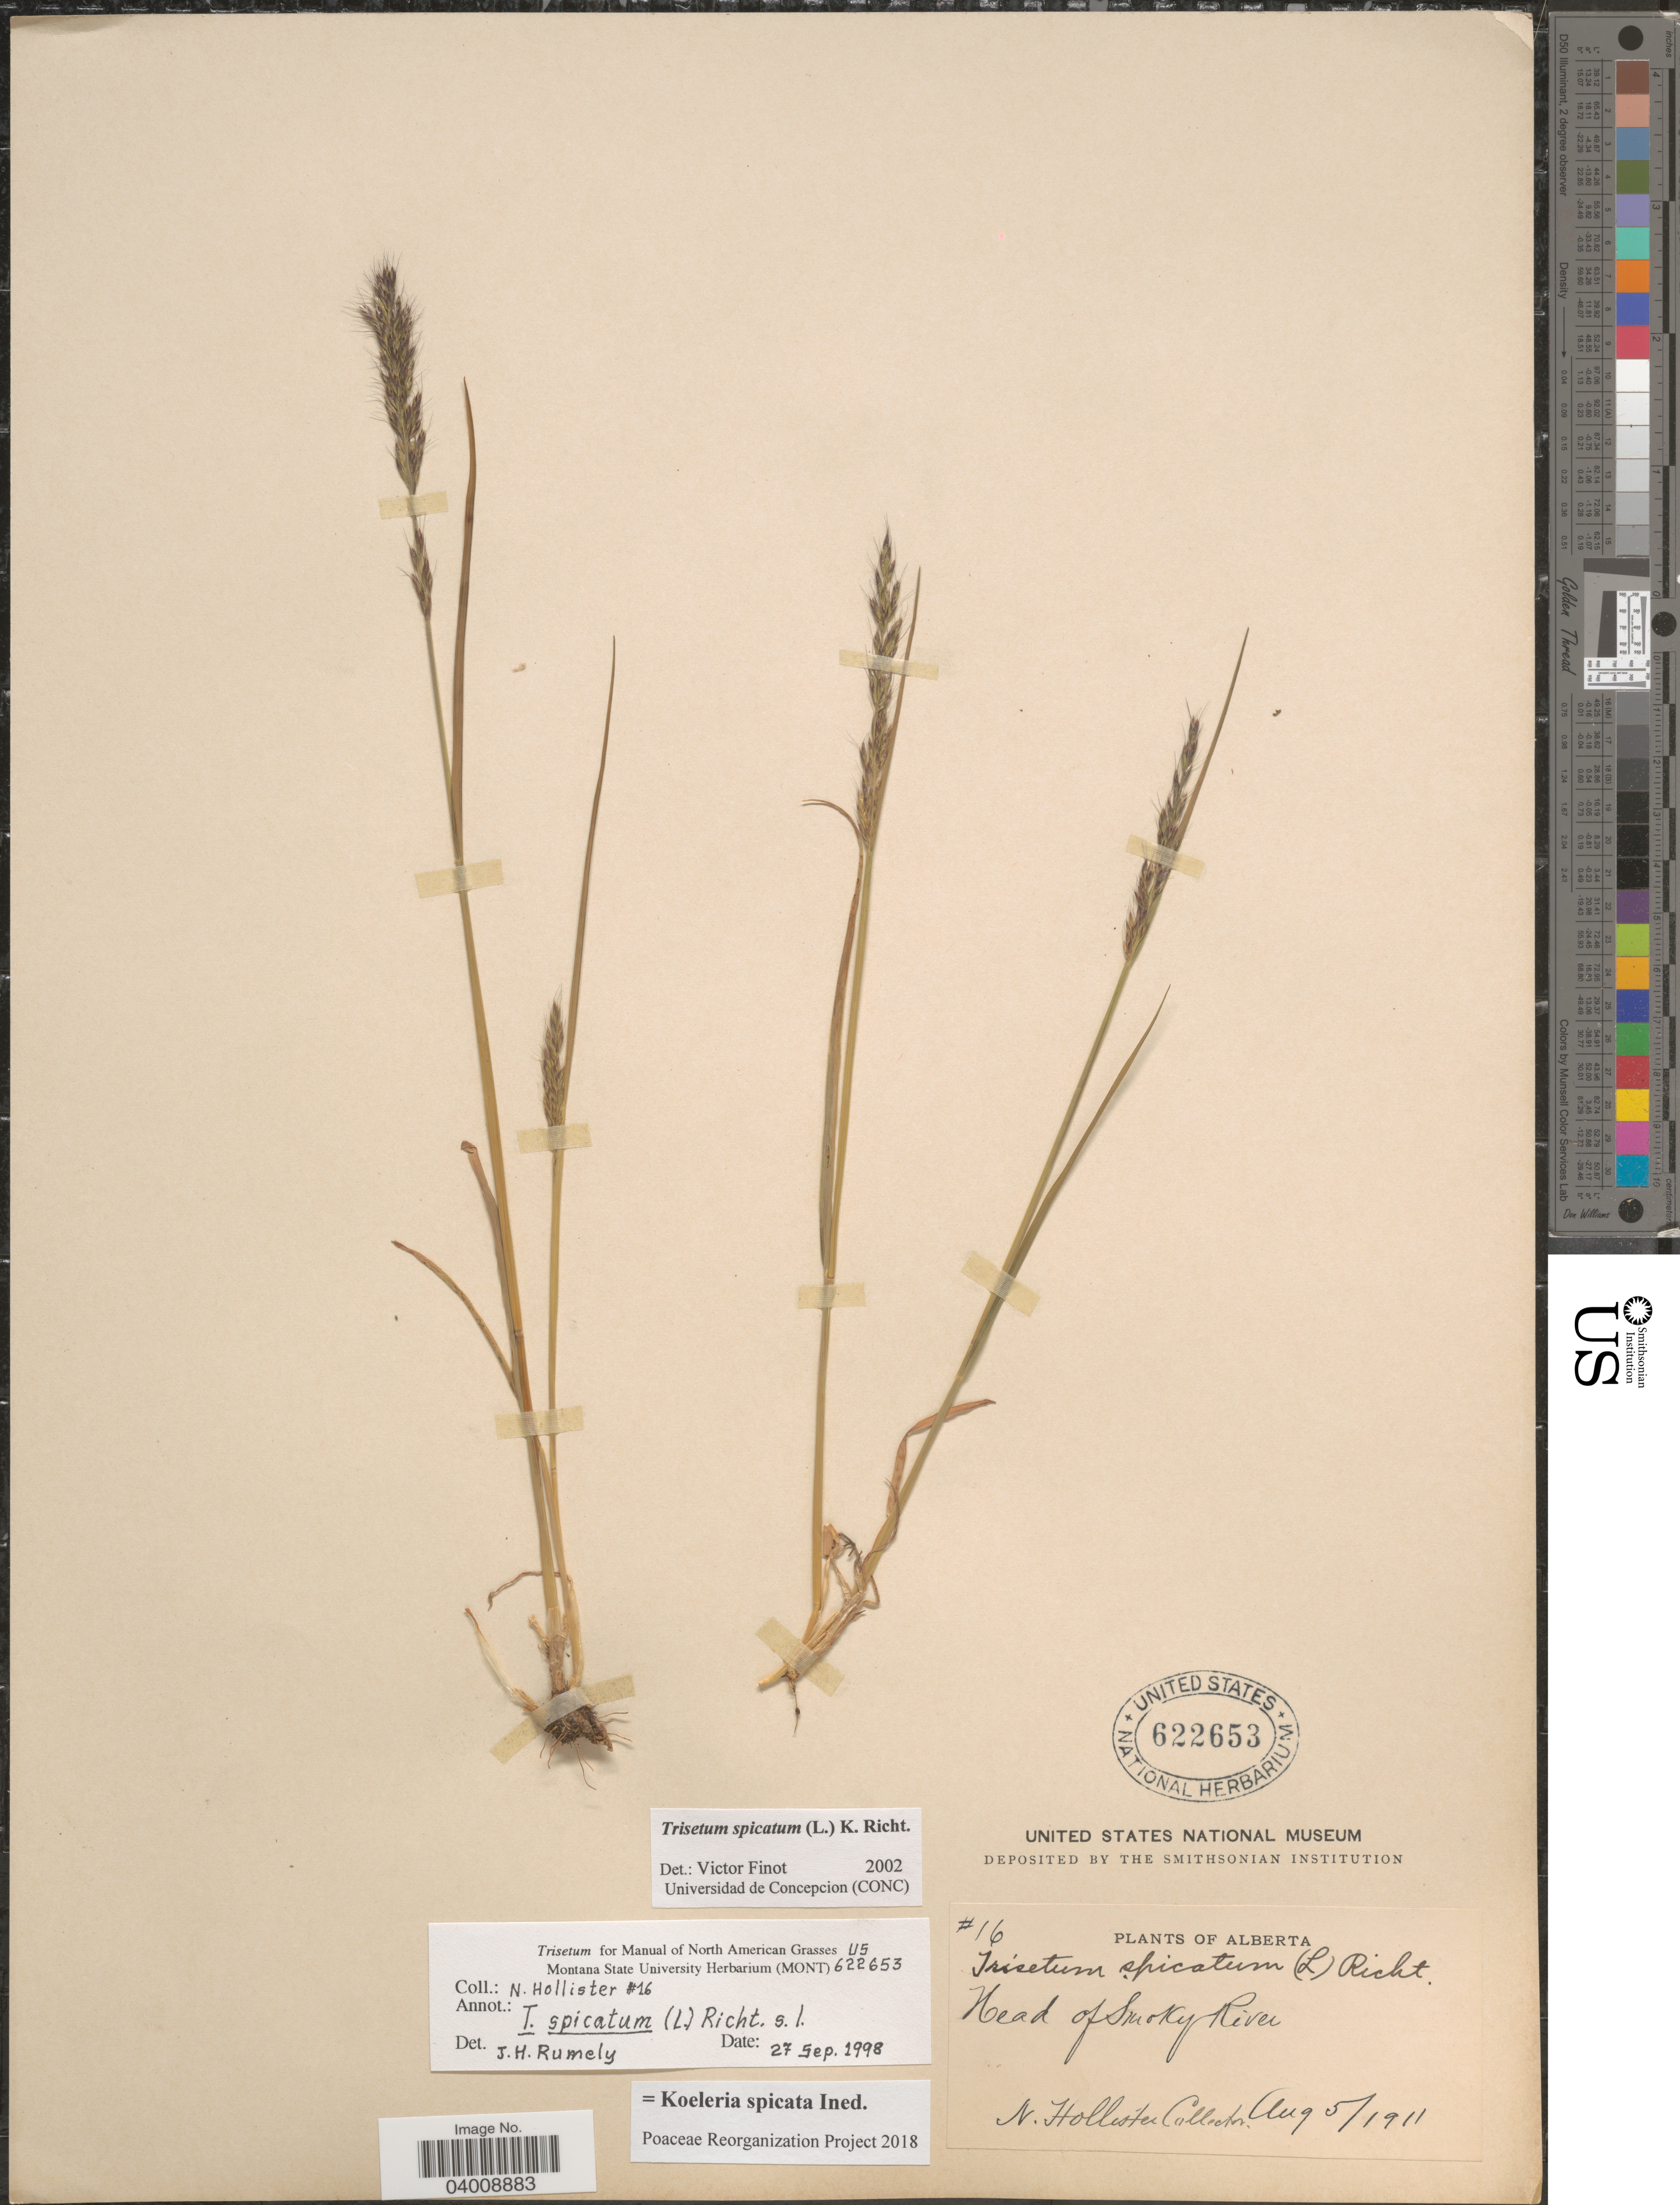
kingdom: Plantae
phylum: Tracheophyta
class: Liliopsida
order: Poales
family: Poaceae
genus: Koeleria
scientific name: Koeleria spicata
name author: (L.) Barberá et al.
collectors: N. Hollister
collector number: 16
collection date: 1911-08-05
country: Canada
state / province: Alberta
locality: Head of Smoky River.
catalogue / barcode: US 622653